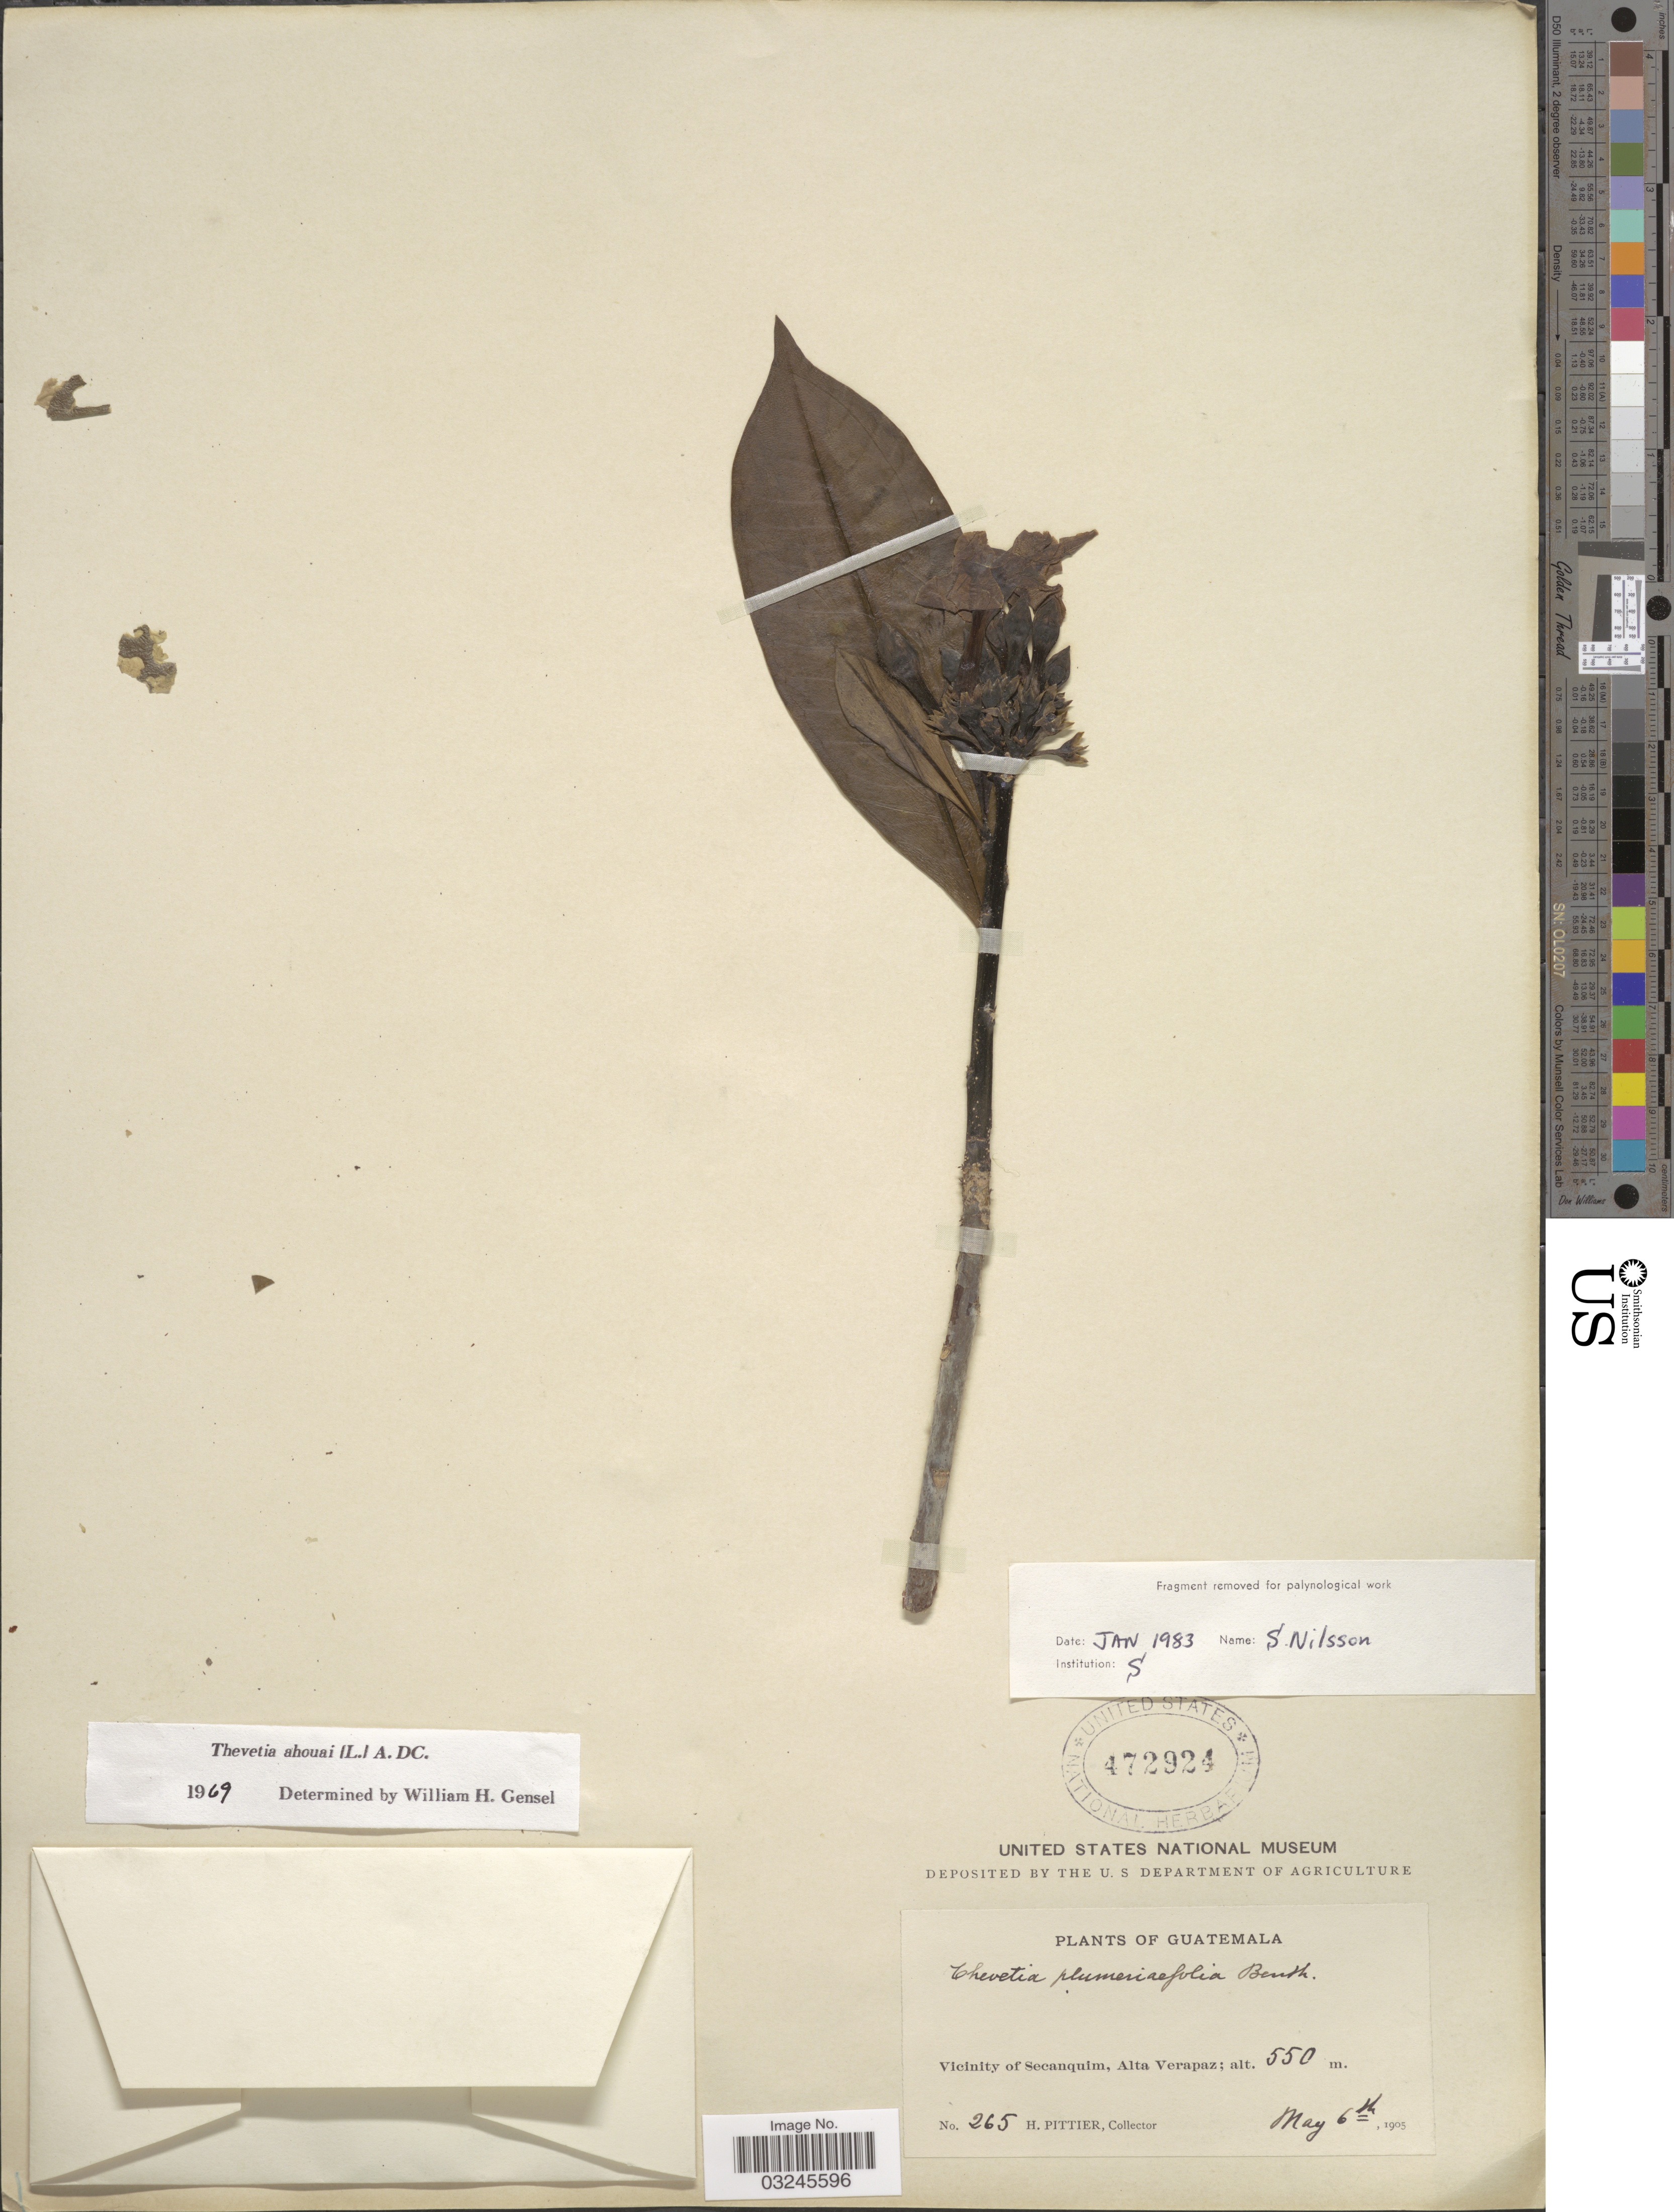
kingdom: Plantae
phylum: Tracheophyta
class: Magnoliopsida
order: Gentianales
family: Apocynaceae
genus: Thevetia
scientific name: Thevetia ahouai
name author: (L.) A. DC.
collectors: H. F. Pittier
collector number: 265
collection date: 1905-05-06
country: Guatemala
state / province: Alta Verapaz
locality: Vicinity of Secanquim.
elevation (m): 550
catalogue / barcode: US 472924